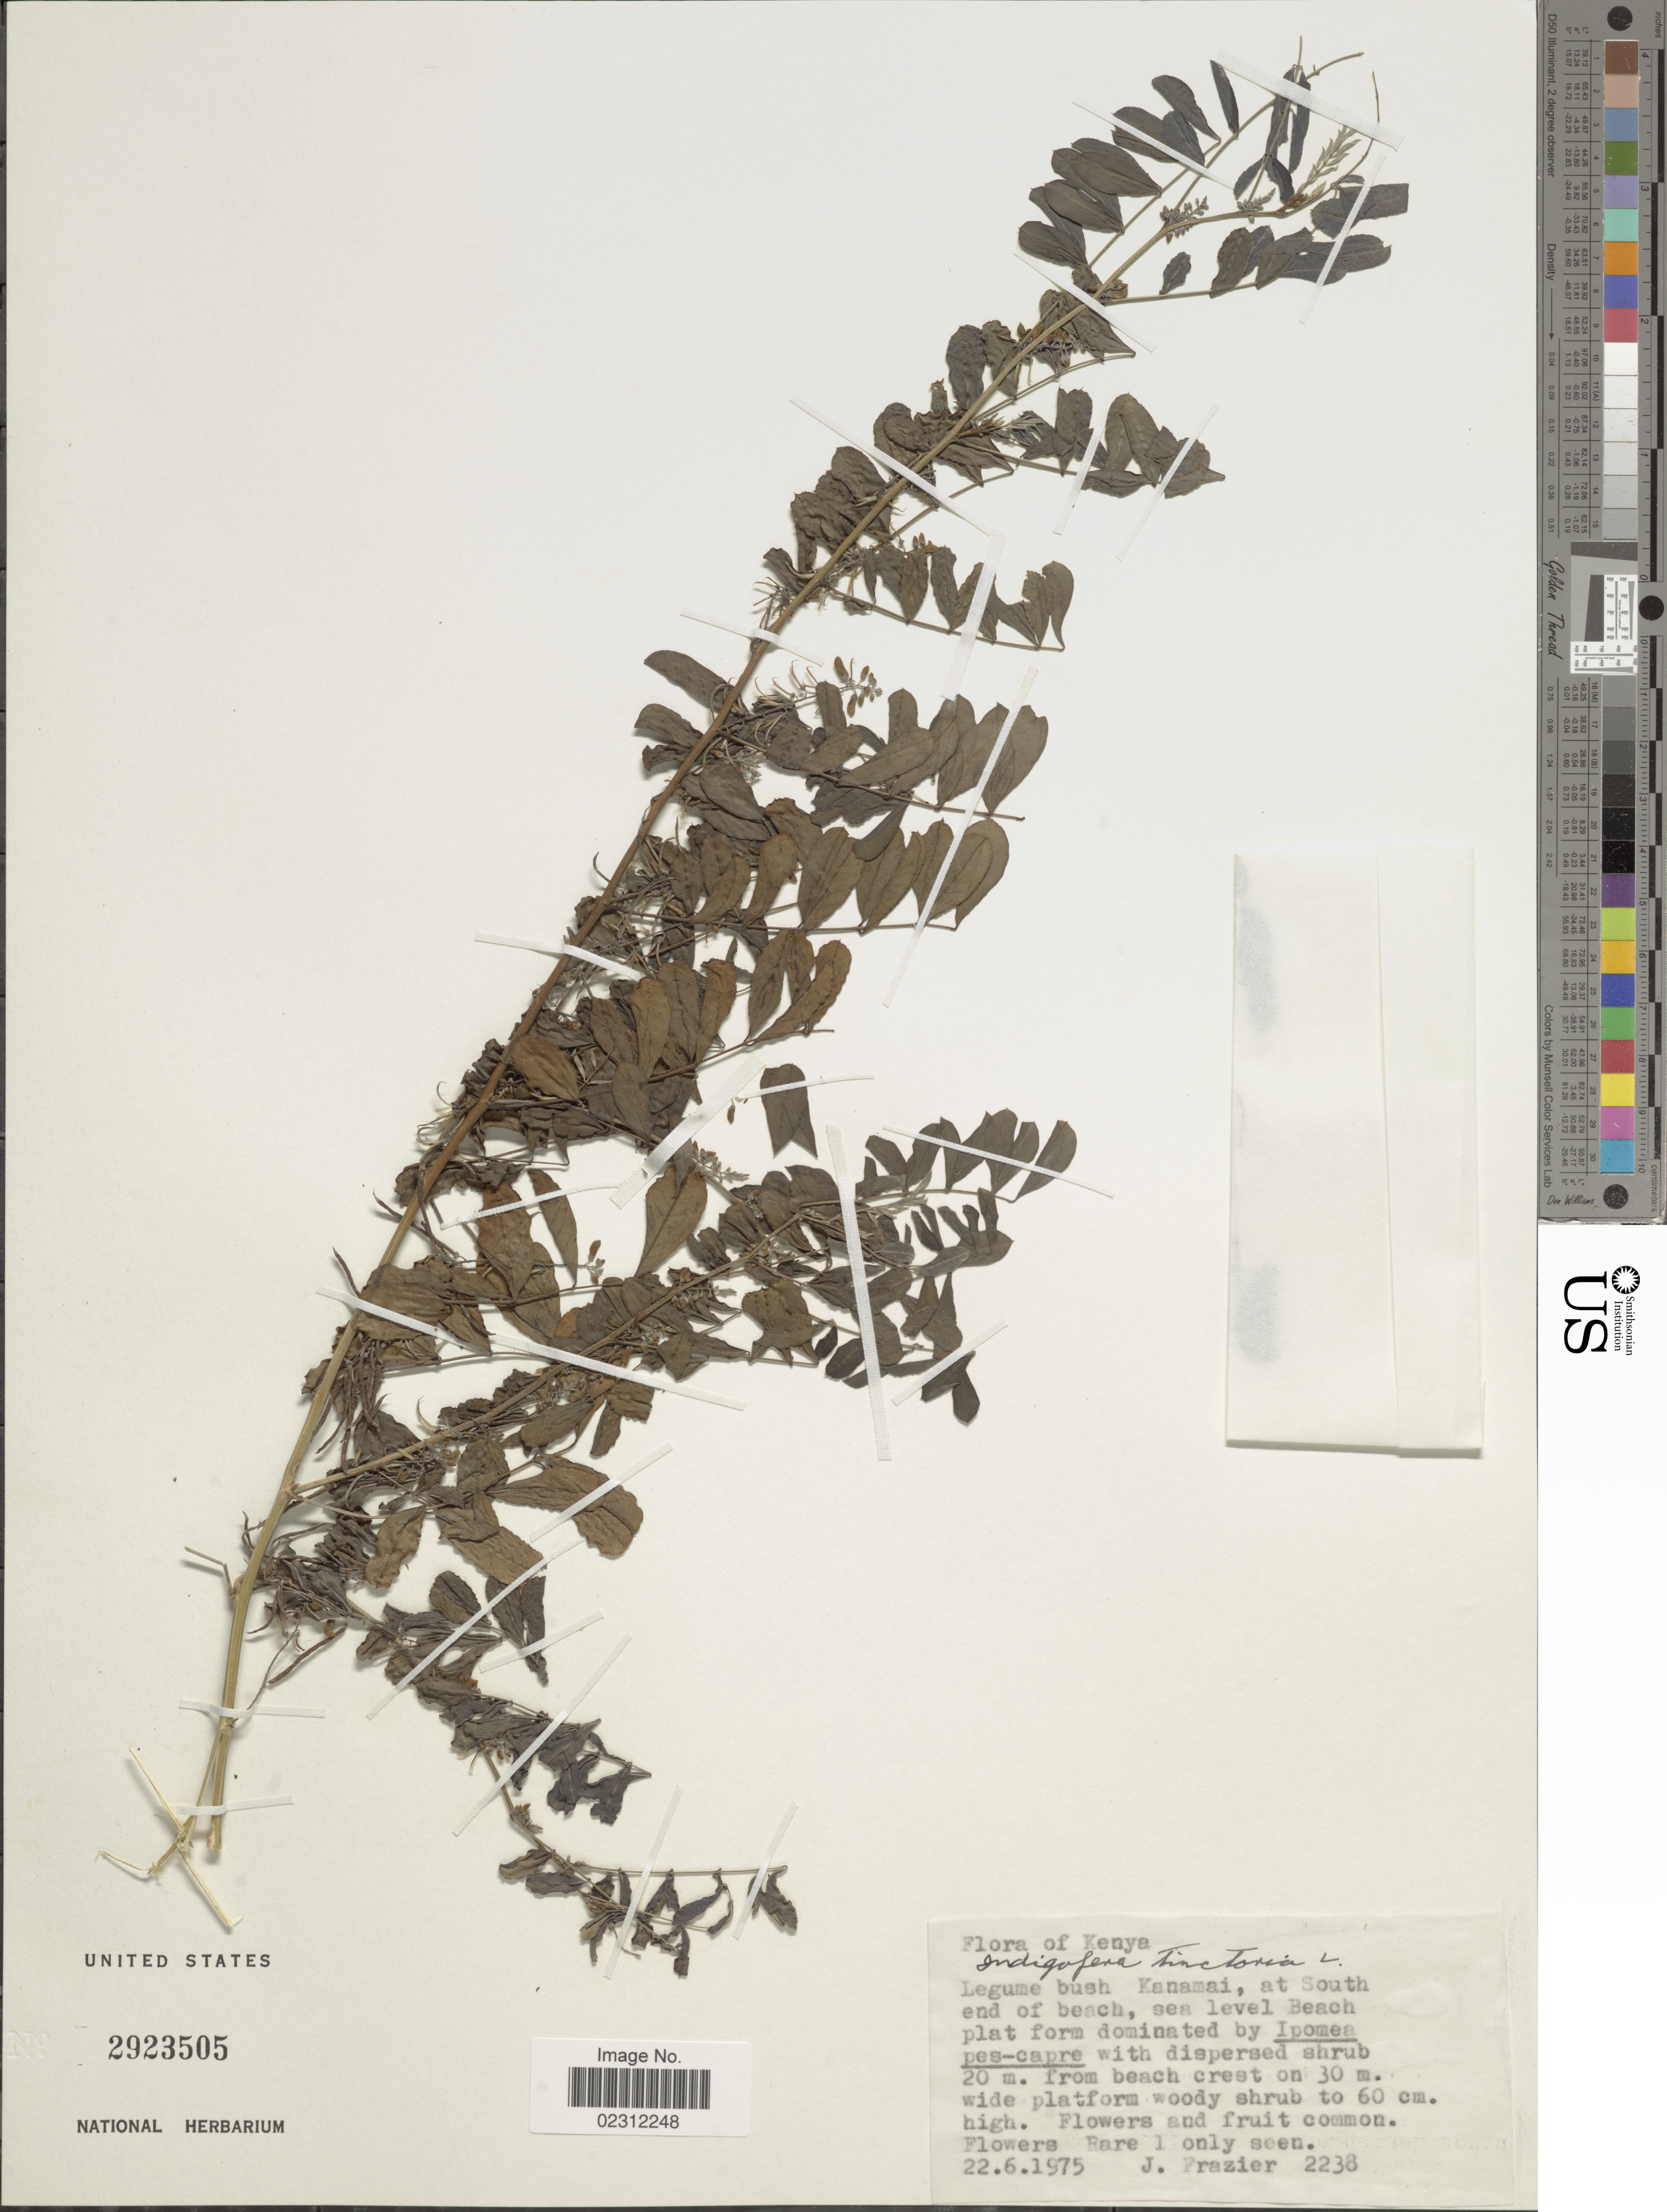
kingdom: Plantae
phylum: Tracheophyta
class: Magnoliopsida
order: Fabales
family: Fabaceae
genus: Indigofera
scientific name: Indigofera tinctoria sensu Naves non L.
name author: Naves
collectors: J. Frazier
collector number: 2238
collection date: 1975-06-22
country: Kenya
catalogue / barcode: US 2923505